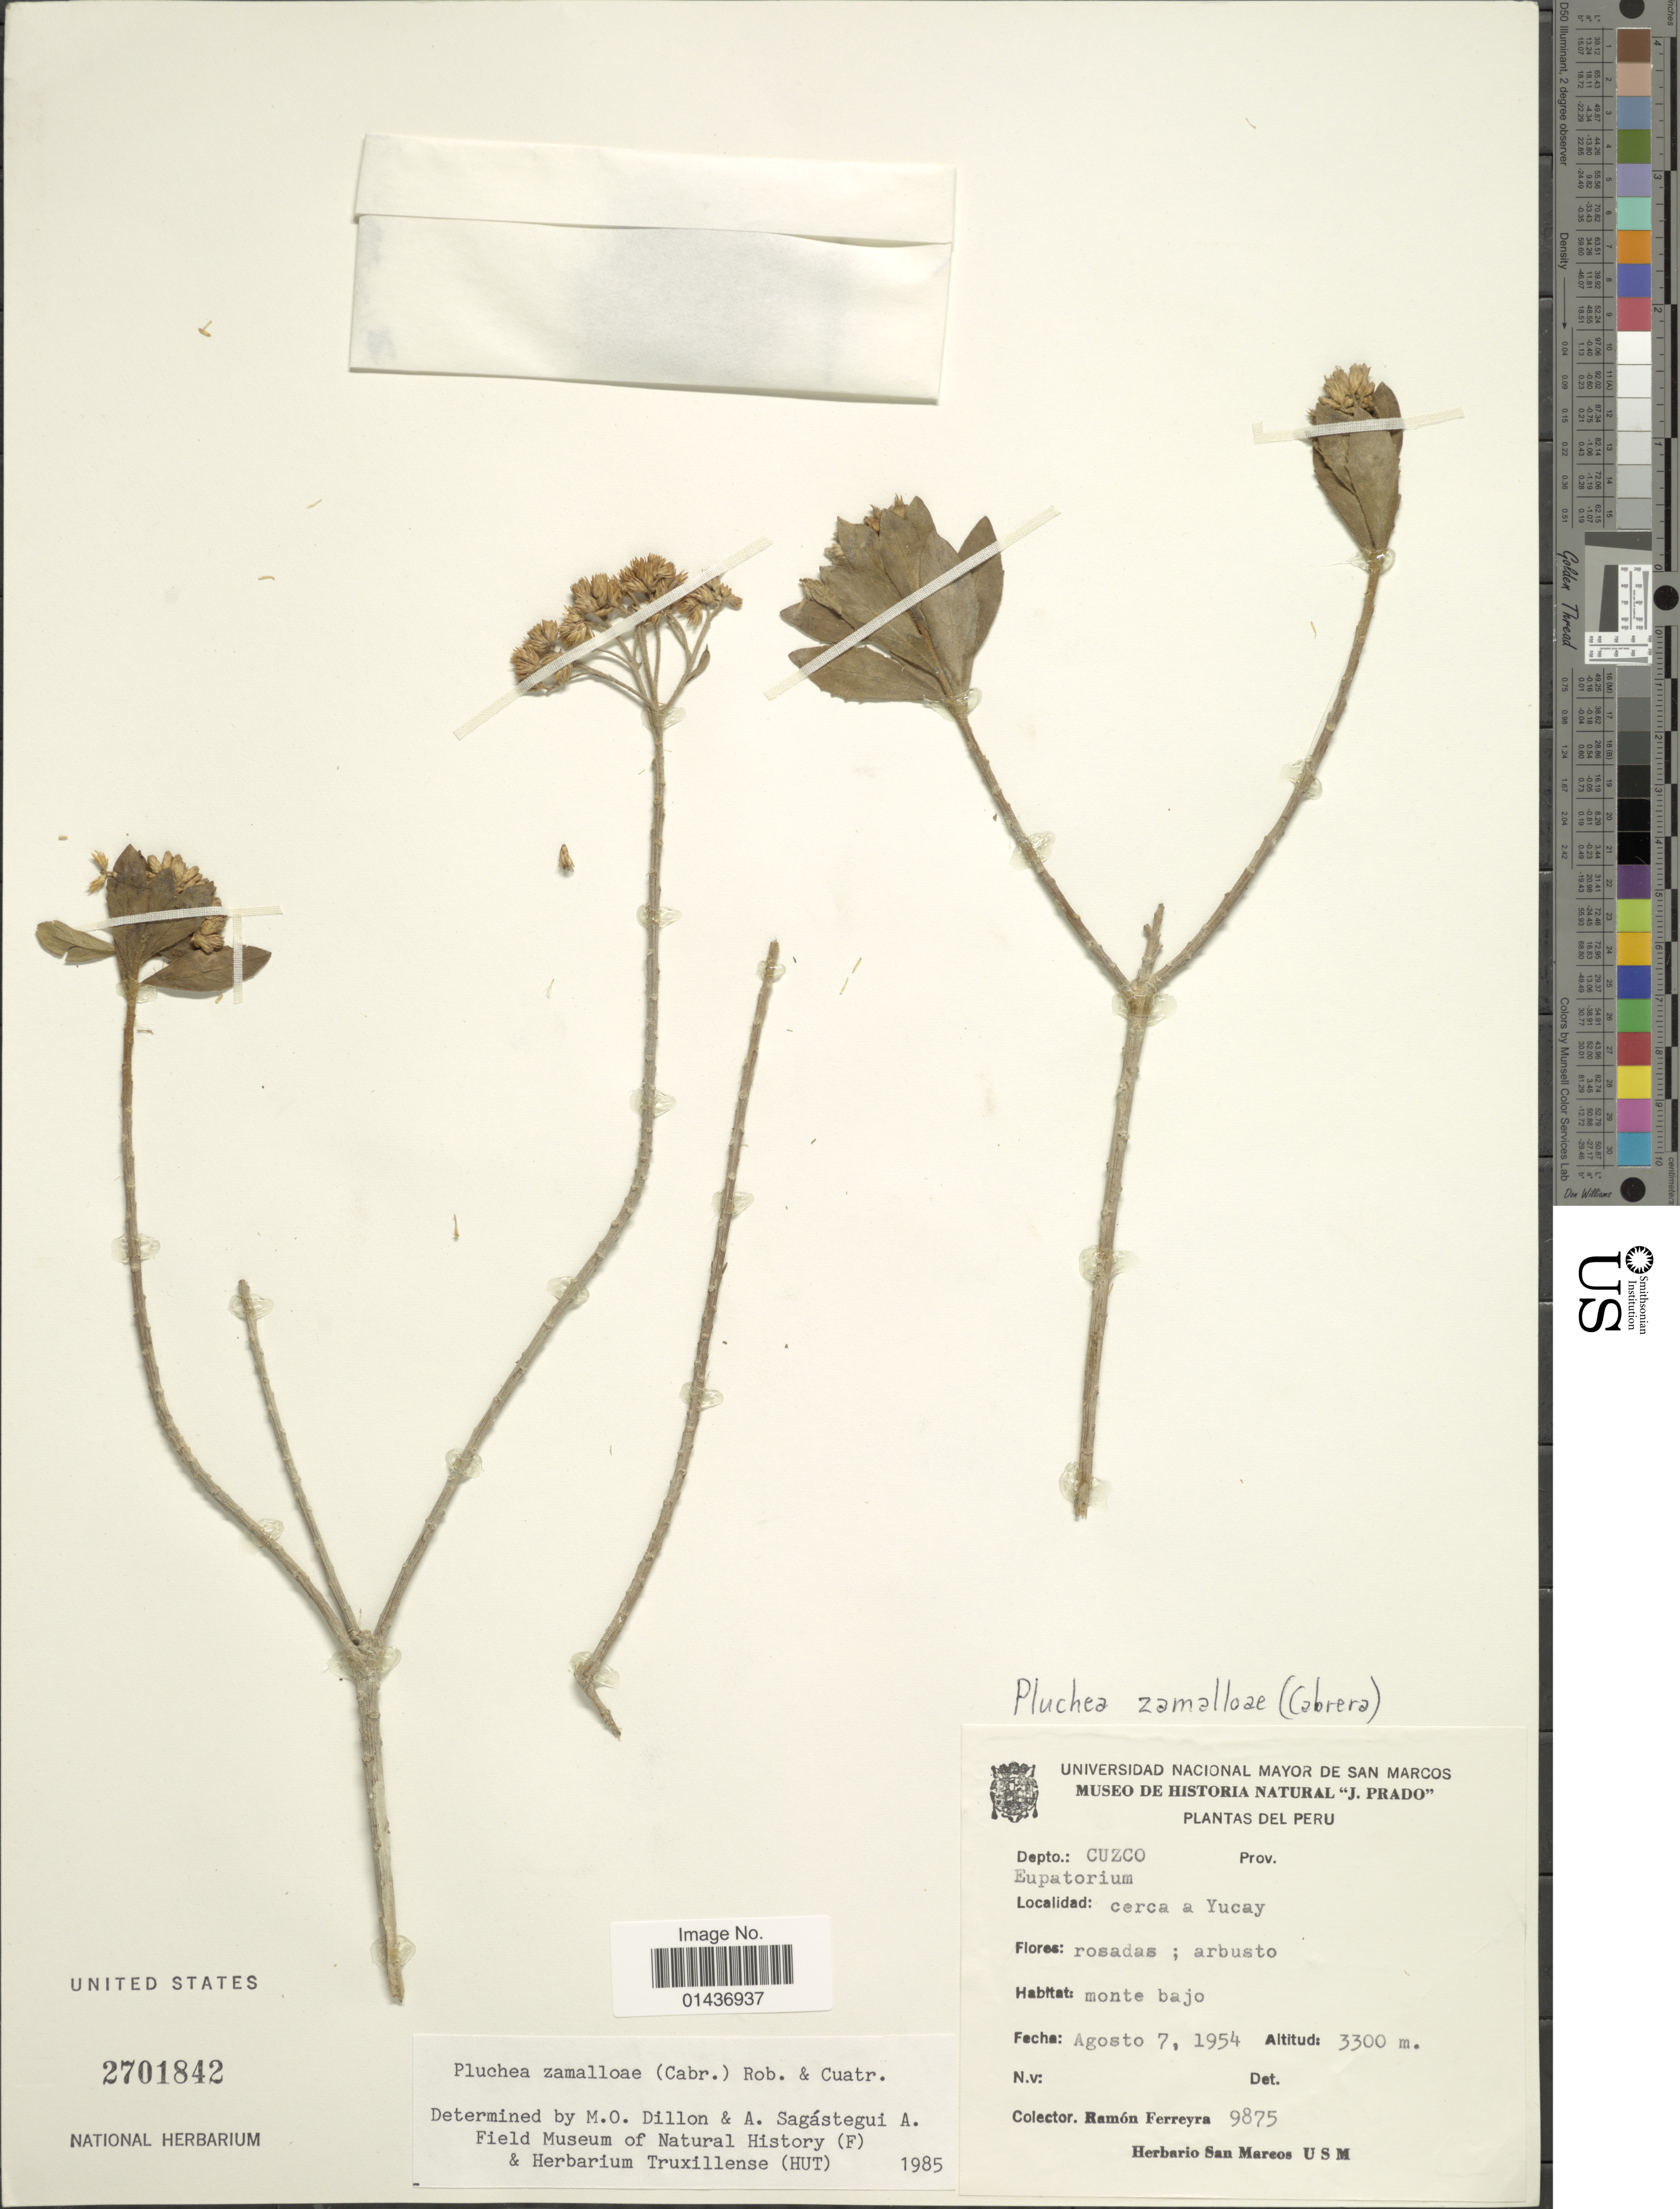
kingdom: Plantae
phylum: Tracheophyta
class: Magnoliopsida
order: Asterales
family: Asteraceae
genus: Pluchea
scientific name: Pluchea zamalloae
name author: (Cabrera) H. Rob. & Cuatrec.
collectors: R. A. Ferreyra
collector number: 9875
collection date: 1854-08-07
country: Peru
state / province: Cusco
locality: Depto. Cuzco, Cerca a Yucay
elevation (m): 3300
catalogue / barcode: US 2701842